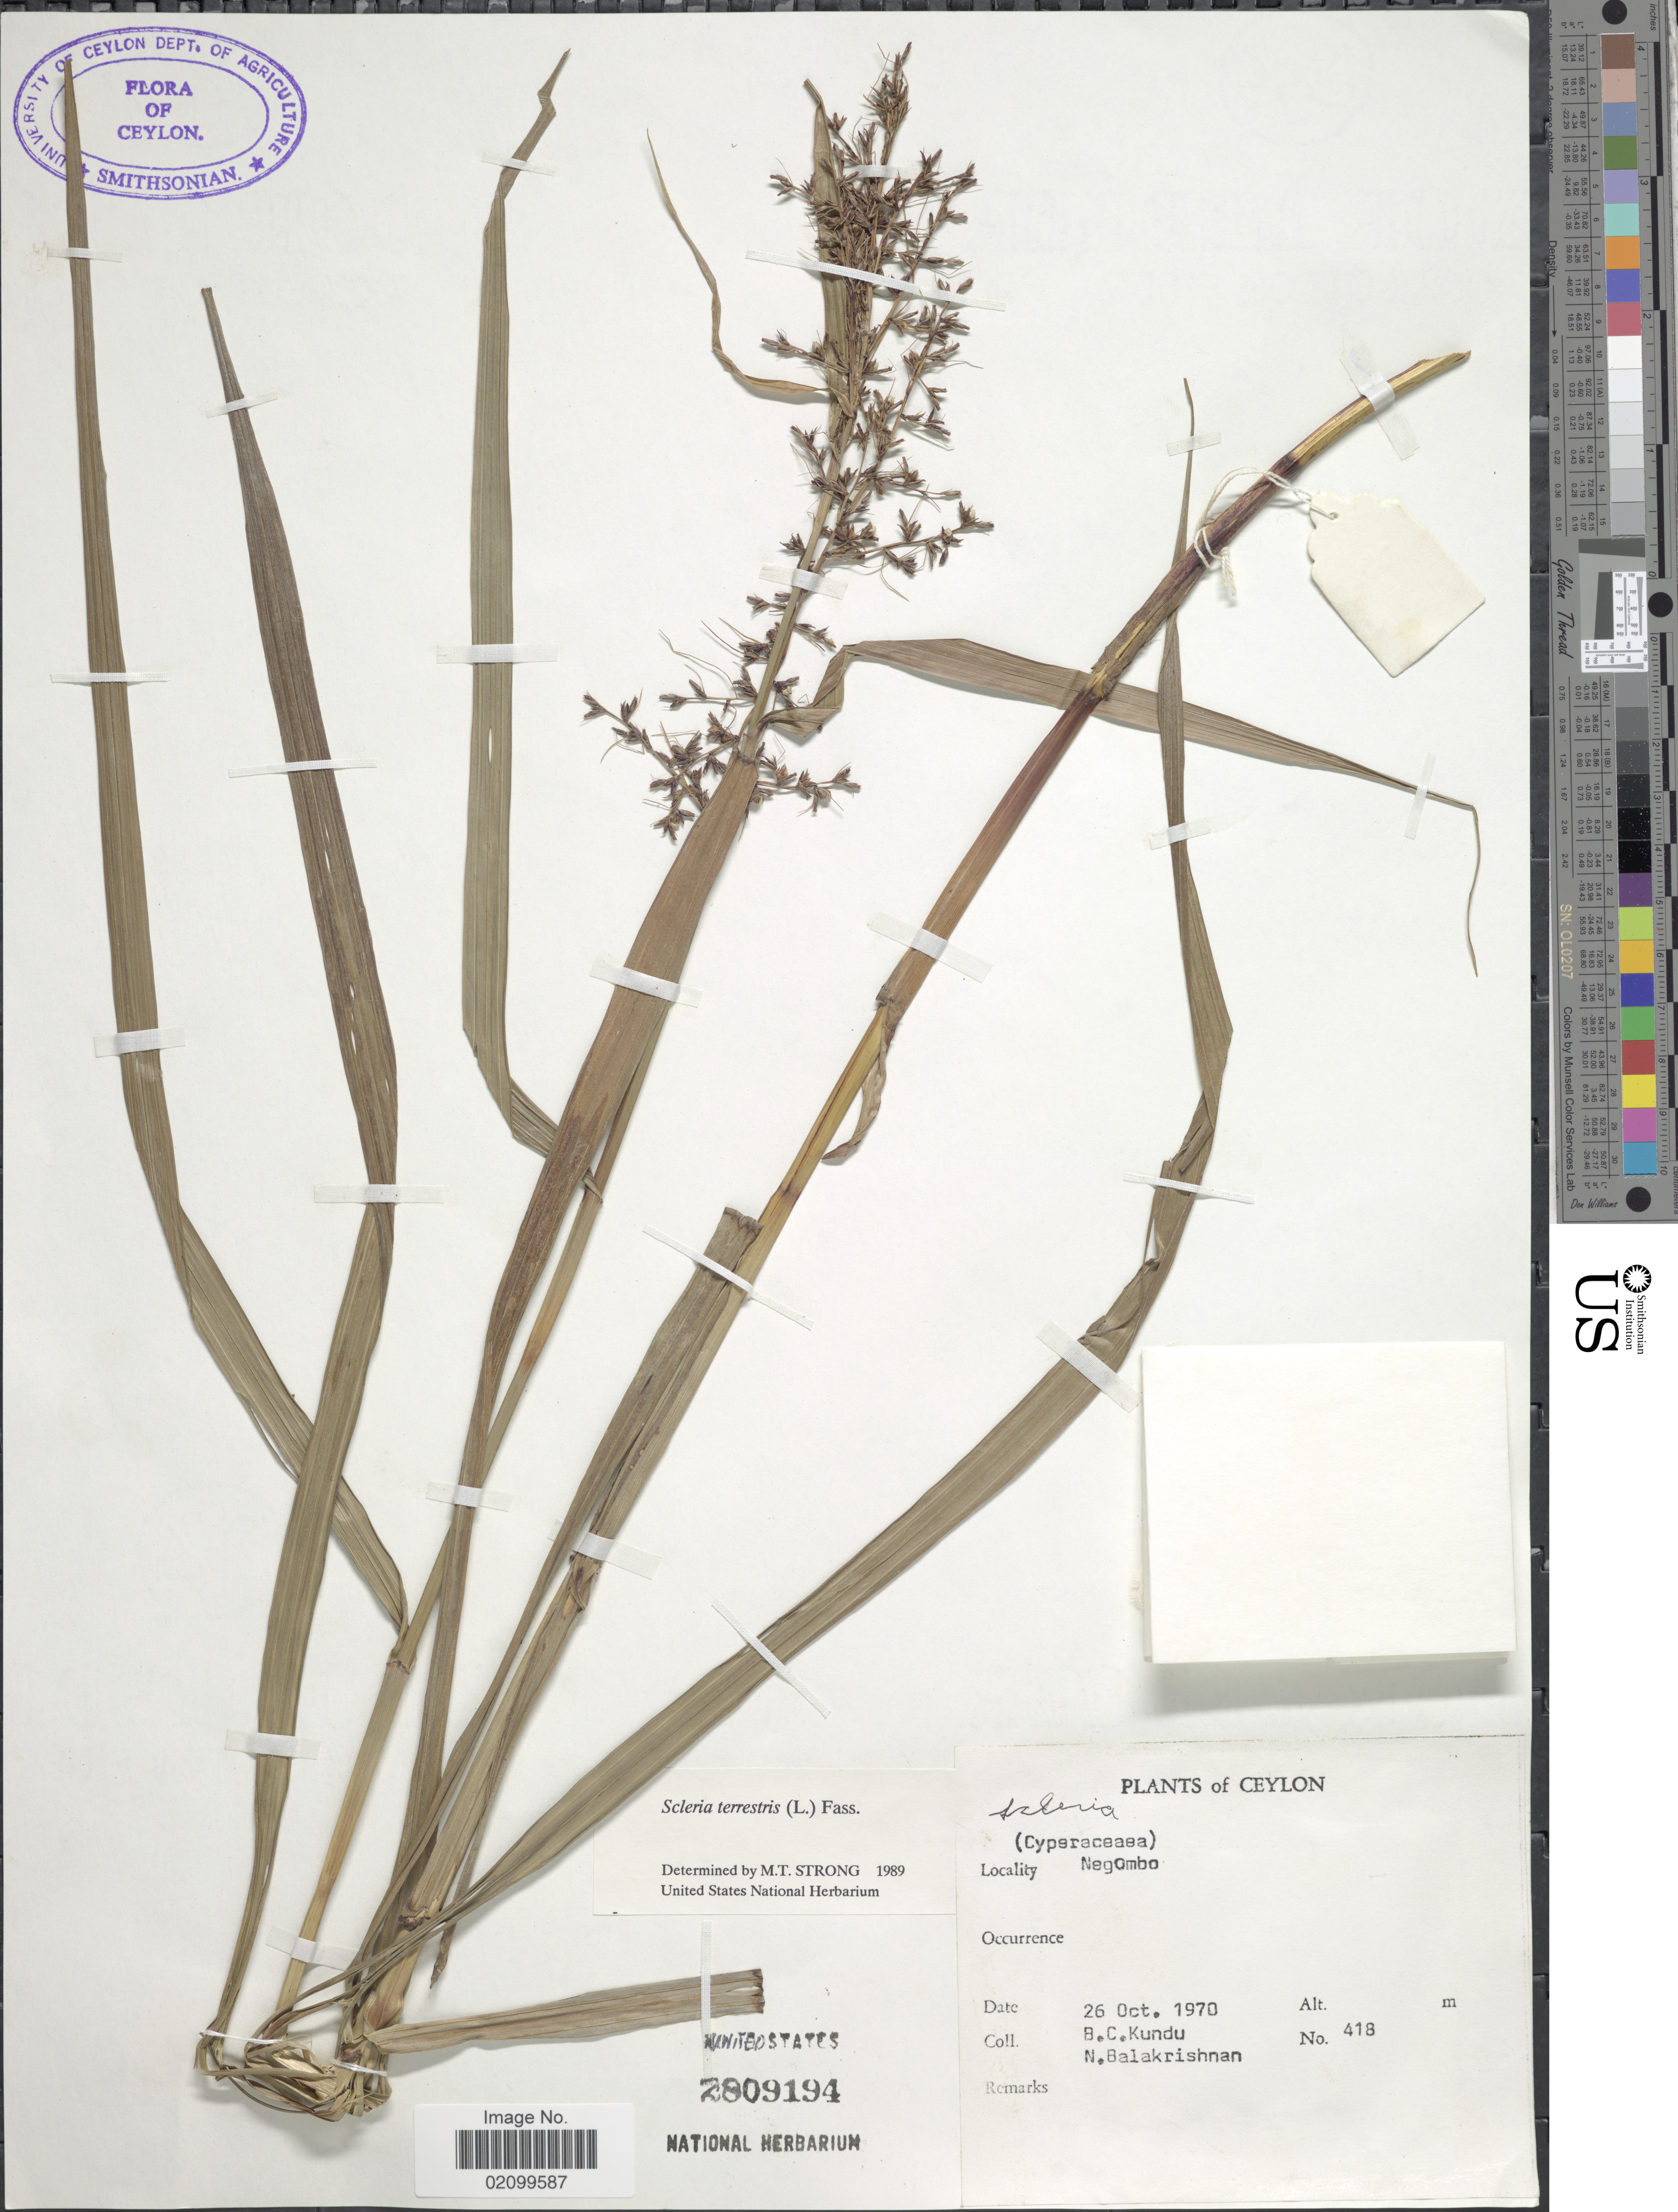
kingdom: Plantae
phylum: Tracheophyta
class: Liliopsida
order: Poales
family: Cyperaceae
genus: Scleria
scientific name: Scleria terrestris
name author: (L.) Fassett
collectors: B. C. Kundu & N. Balakrishnan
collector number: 418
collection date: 1970-10-26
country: Sri Lanka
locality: Ceylon. Negombo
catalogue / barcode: US 2809194